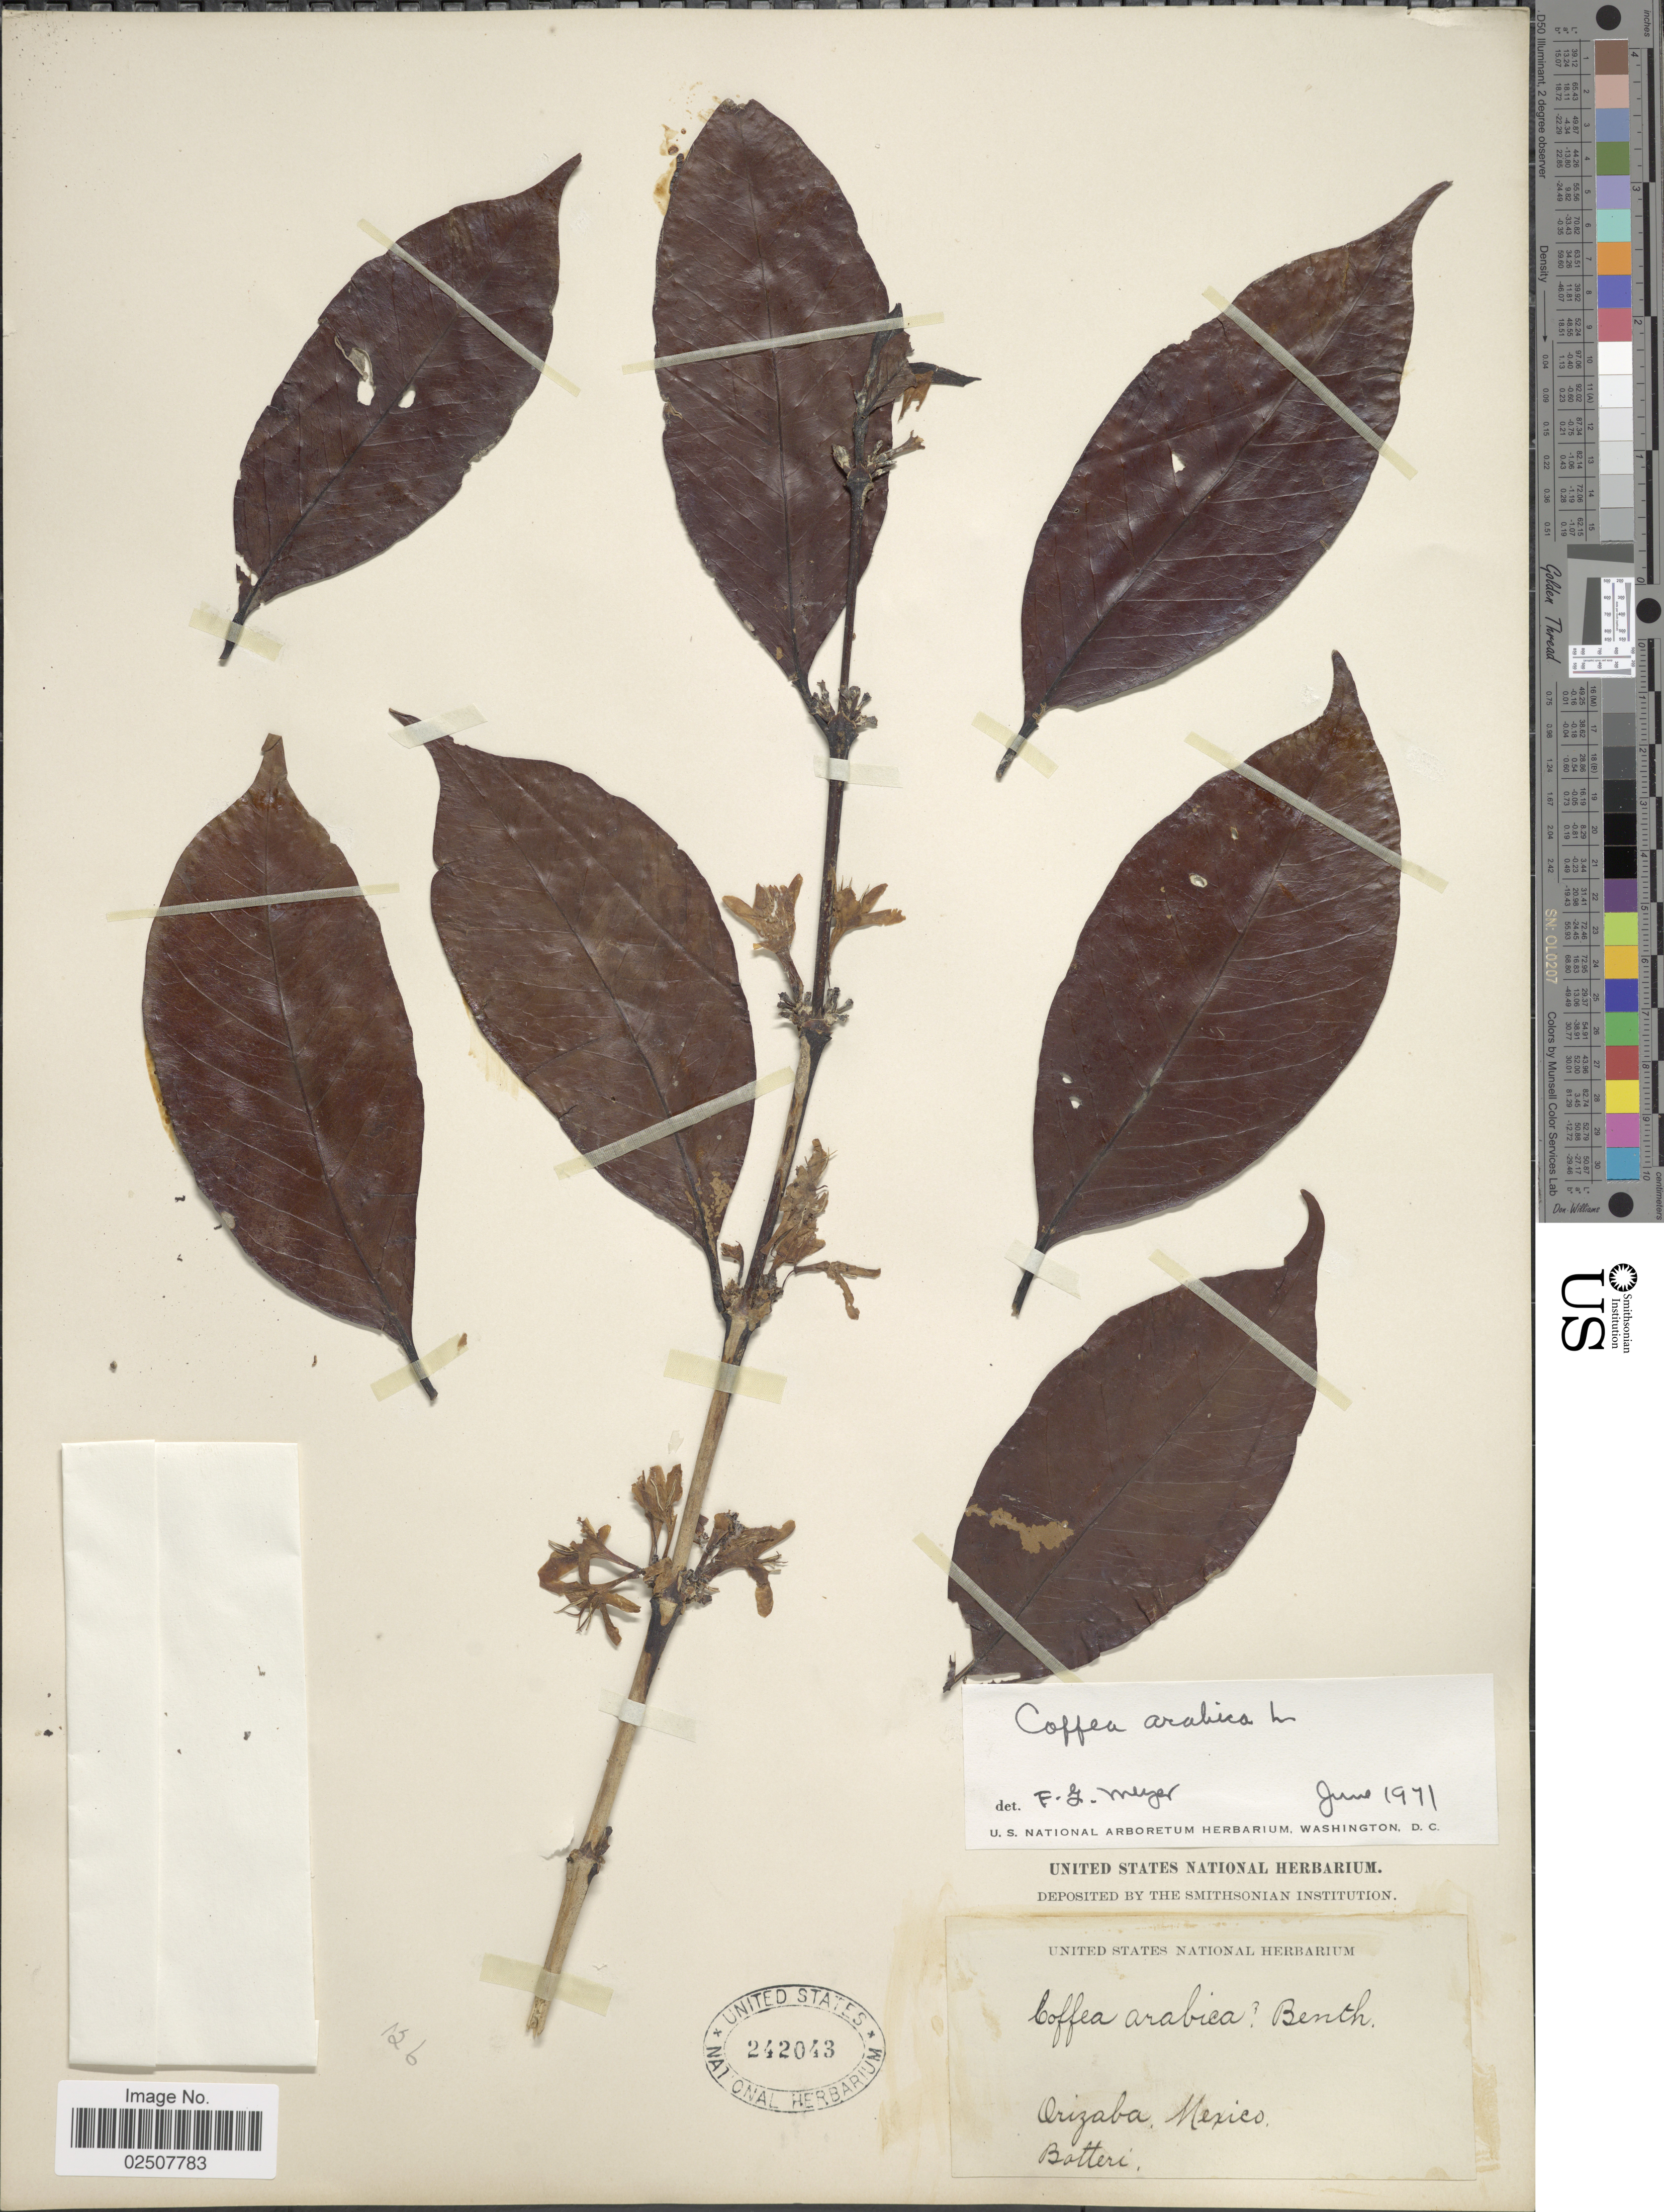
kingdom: Plantae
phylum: Tracheophyta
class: Magnoliopsida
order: Gentianales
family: Rubiaceae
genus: Coffea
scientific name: Coffea arabica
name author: L.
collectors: -. Botteri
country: Mexico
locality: Orizaba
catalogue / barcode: US 242043